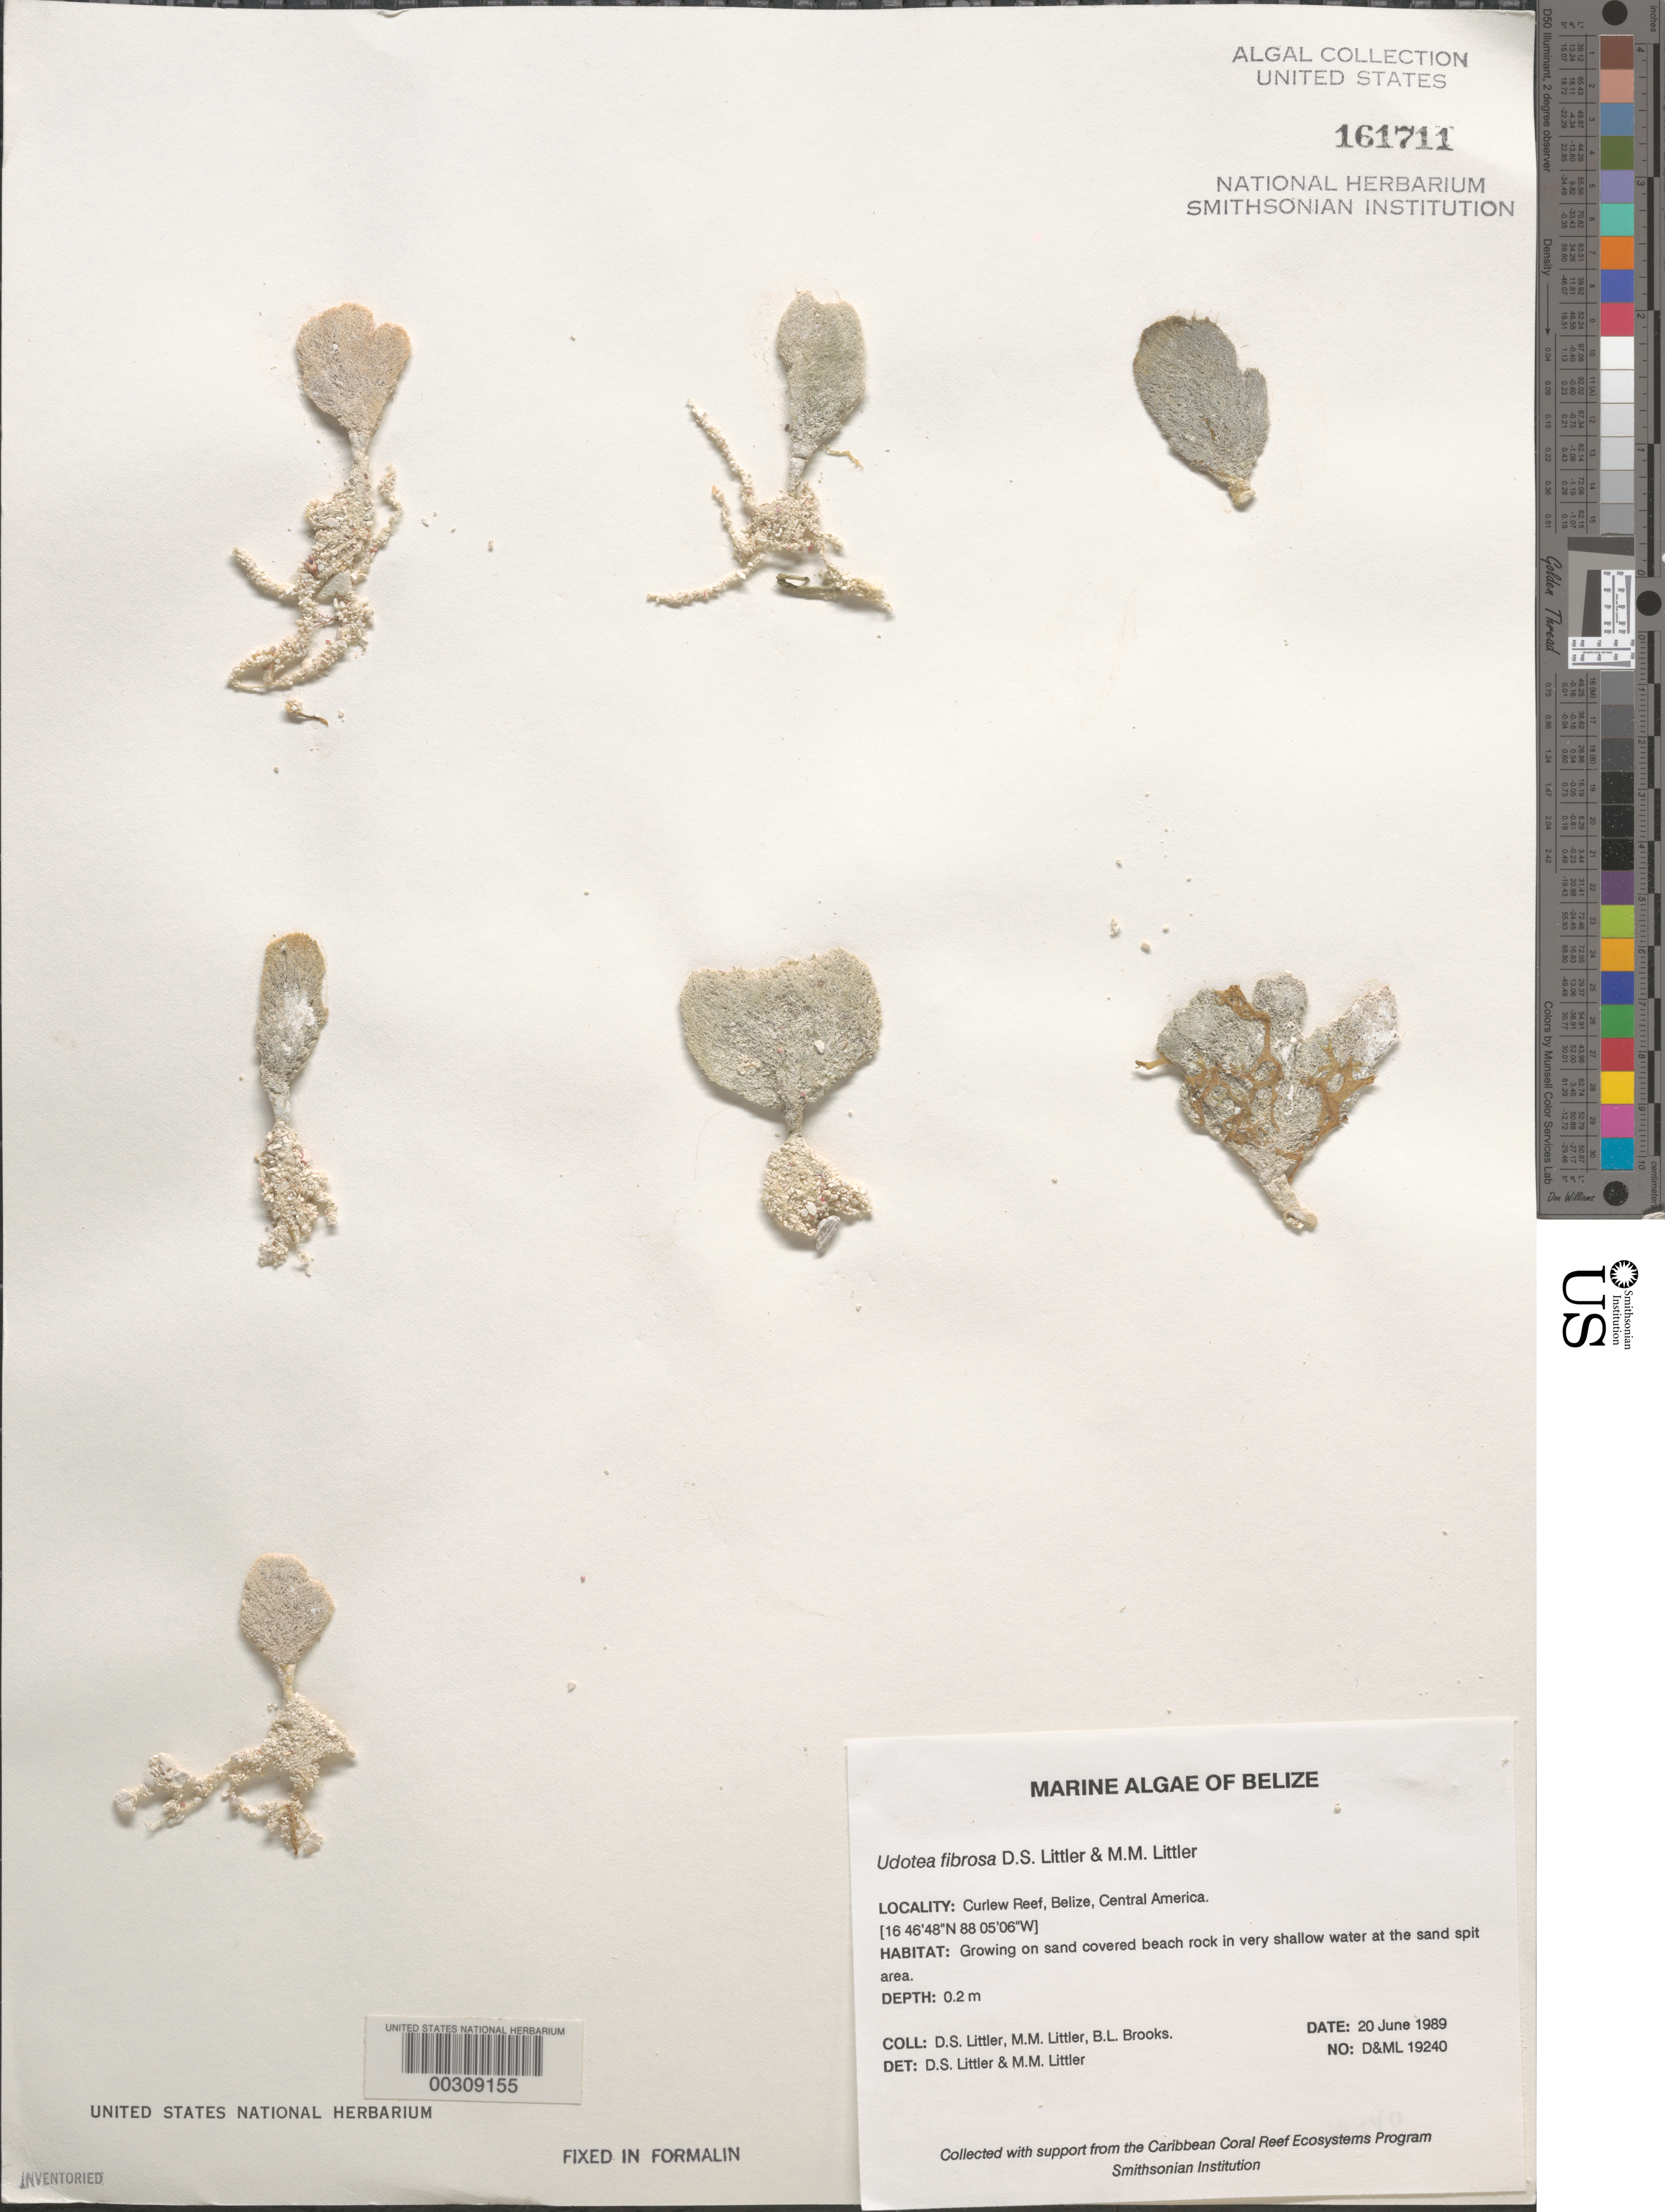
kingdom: Plantae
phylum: Chlorophyta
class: Ulvophyceae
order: Bryopsidales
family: Udoteaceae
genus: Udotea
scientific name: Udotea fibrosa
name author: D.S. Littler & Littler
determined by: Littler, D. S.; Littler, M. M.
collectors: D. S. Littler, M. M. Littler & B. Brooks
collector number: D&ML 19240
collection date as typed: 20 Jun 1989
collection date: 1989-06-20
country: Belize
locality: Curlew Reef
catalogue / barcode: US 161711